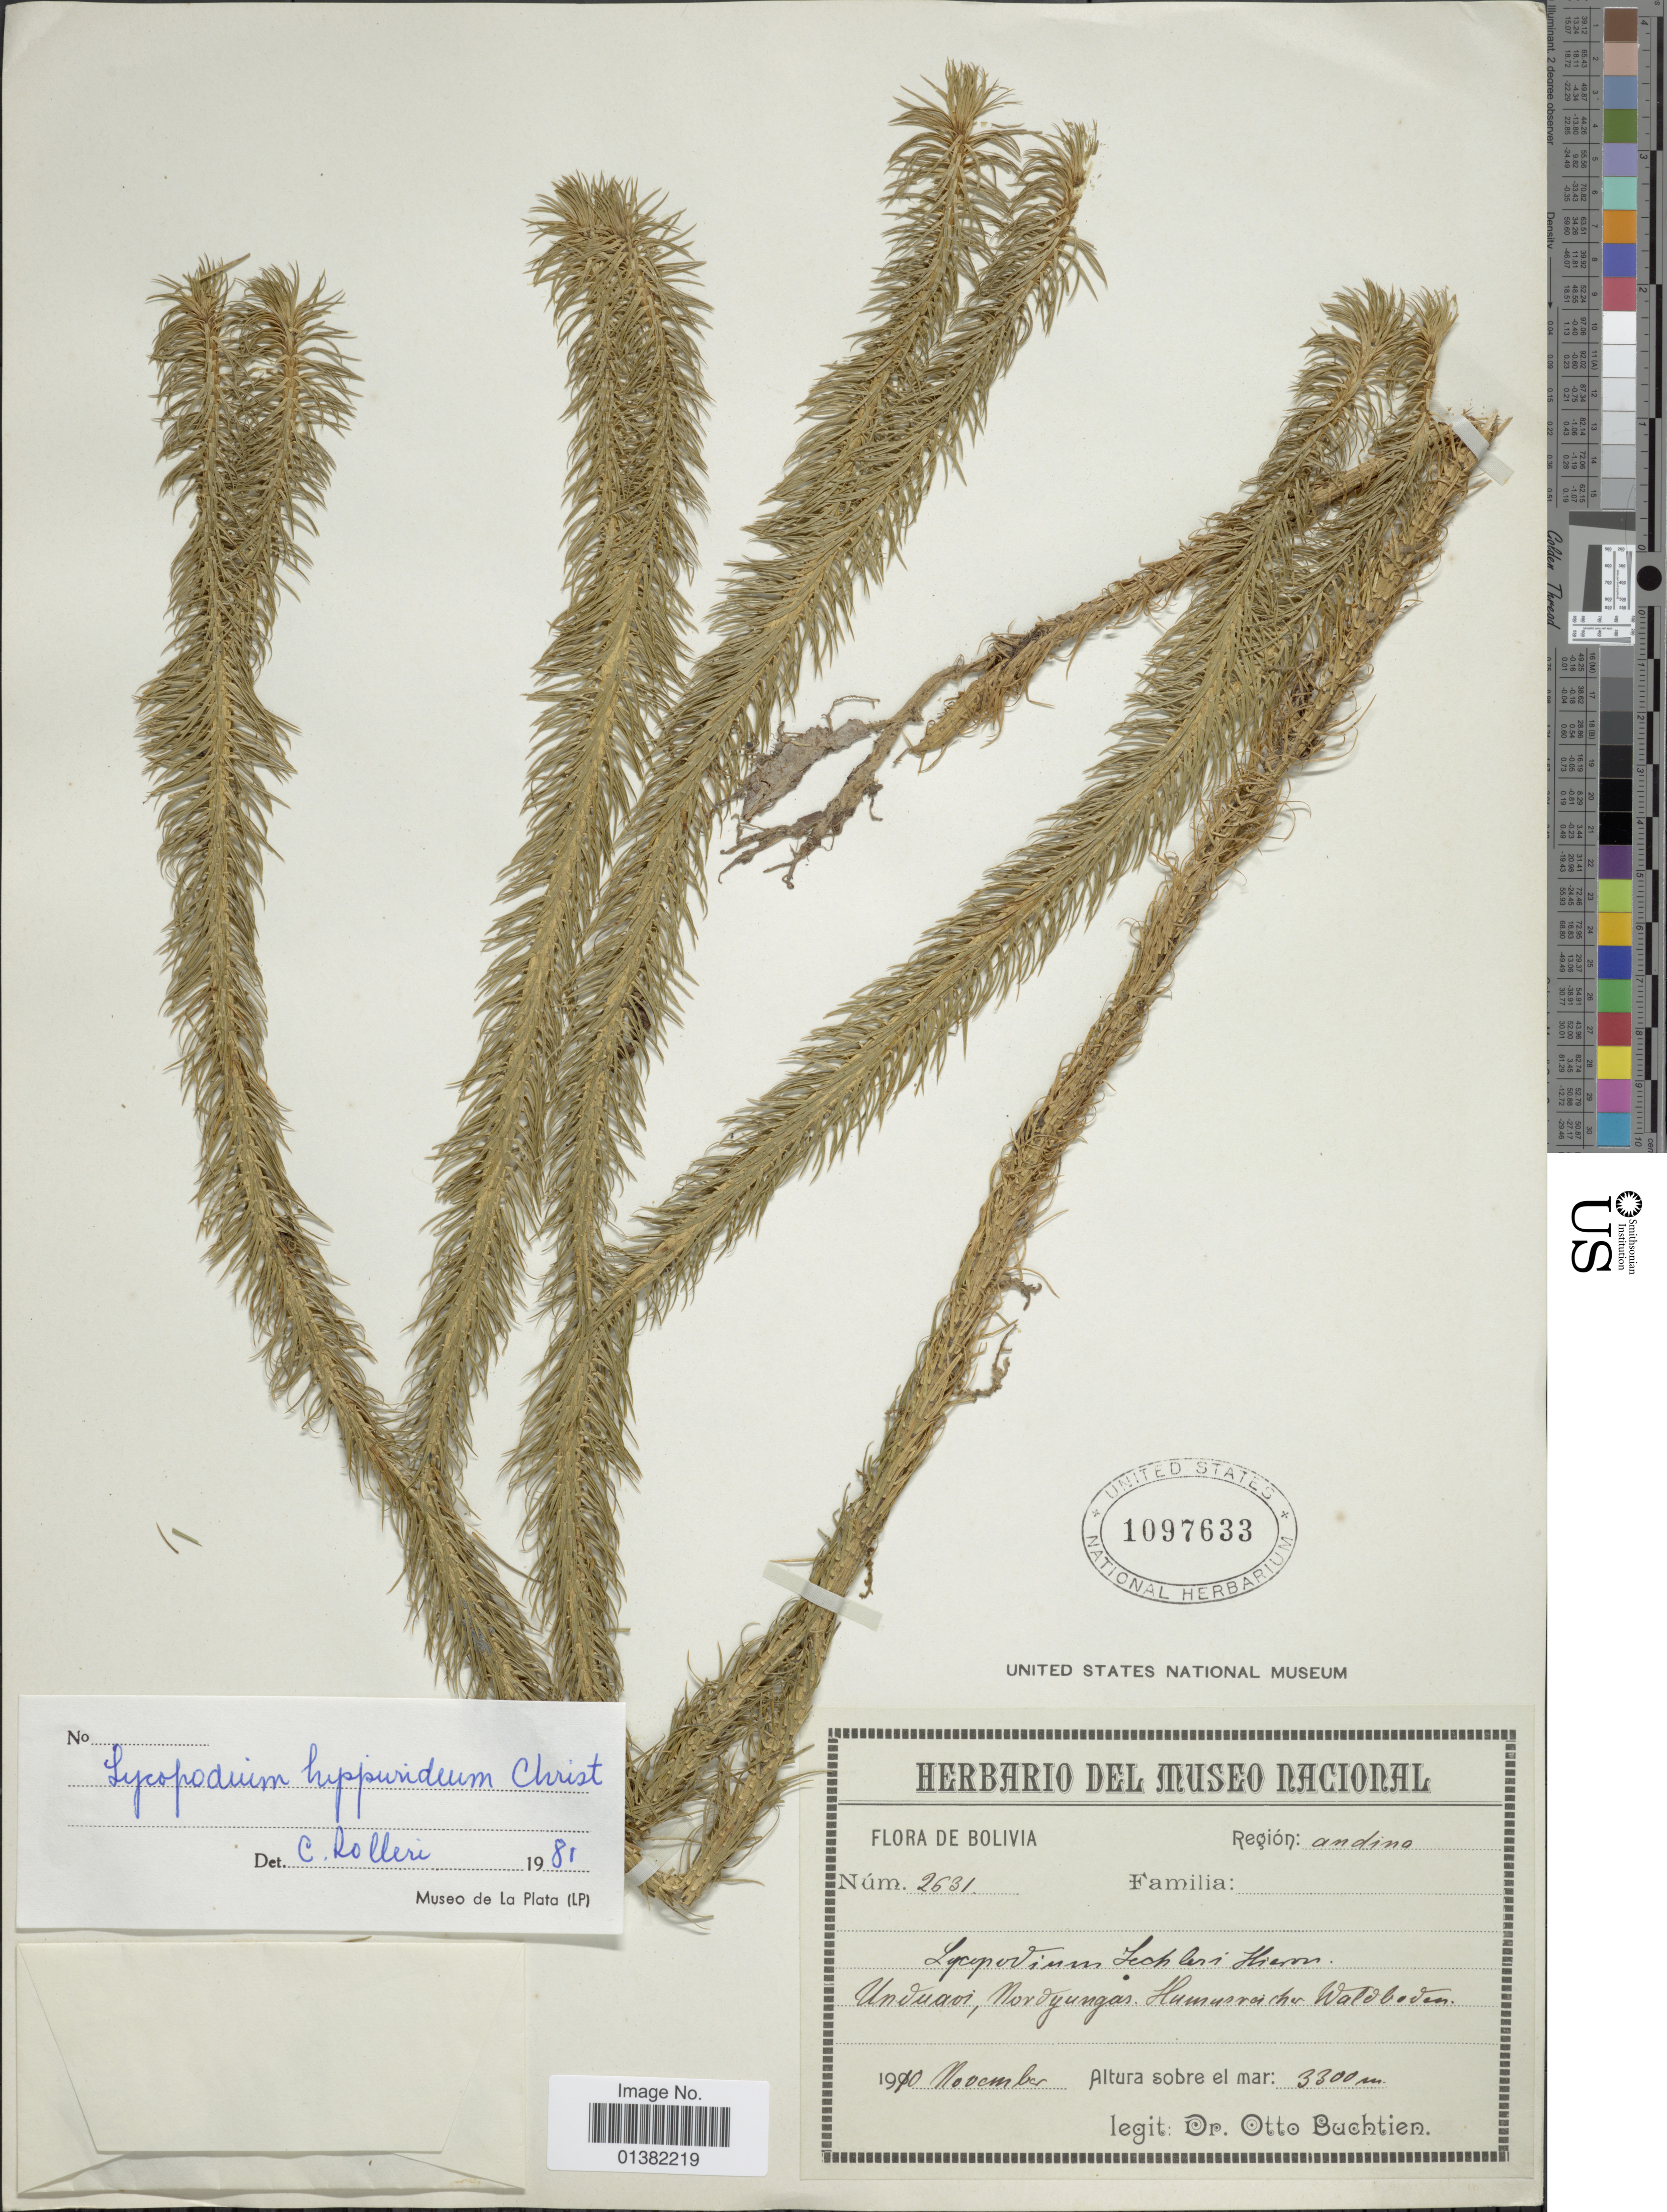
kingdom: Plantae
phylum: Tracheophyta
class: Lycopodiopsida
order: Lycopodiales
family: Lycopodiaceae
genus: Phlegmariurus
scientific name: Phlegmariurus hippurideus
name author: (Christ) B. Øllg.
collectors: O. Buchtien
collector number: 2631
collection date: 1910-11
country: Bolivia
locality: Andina, Unduavi, Nordyungas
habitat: Humusreicher Waldboden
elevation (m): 3300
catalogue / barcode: US 1097633